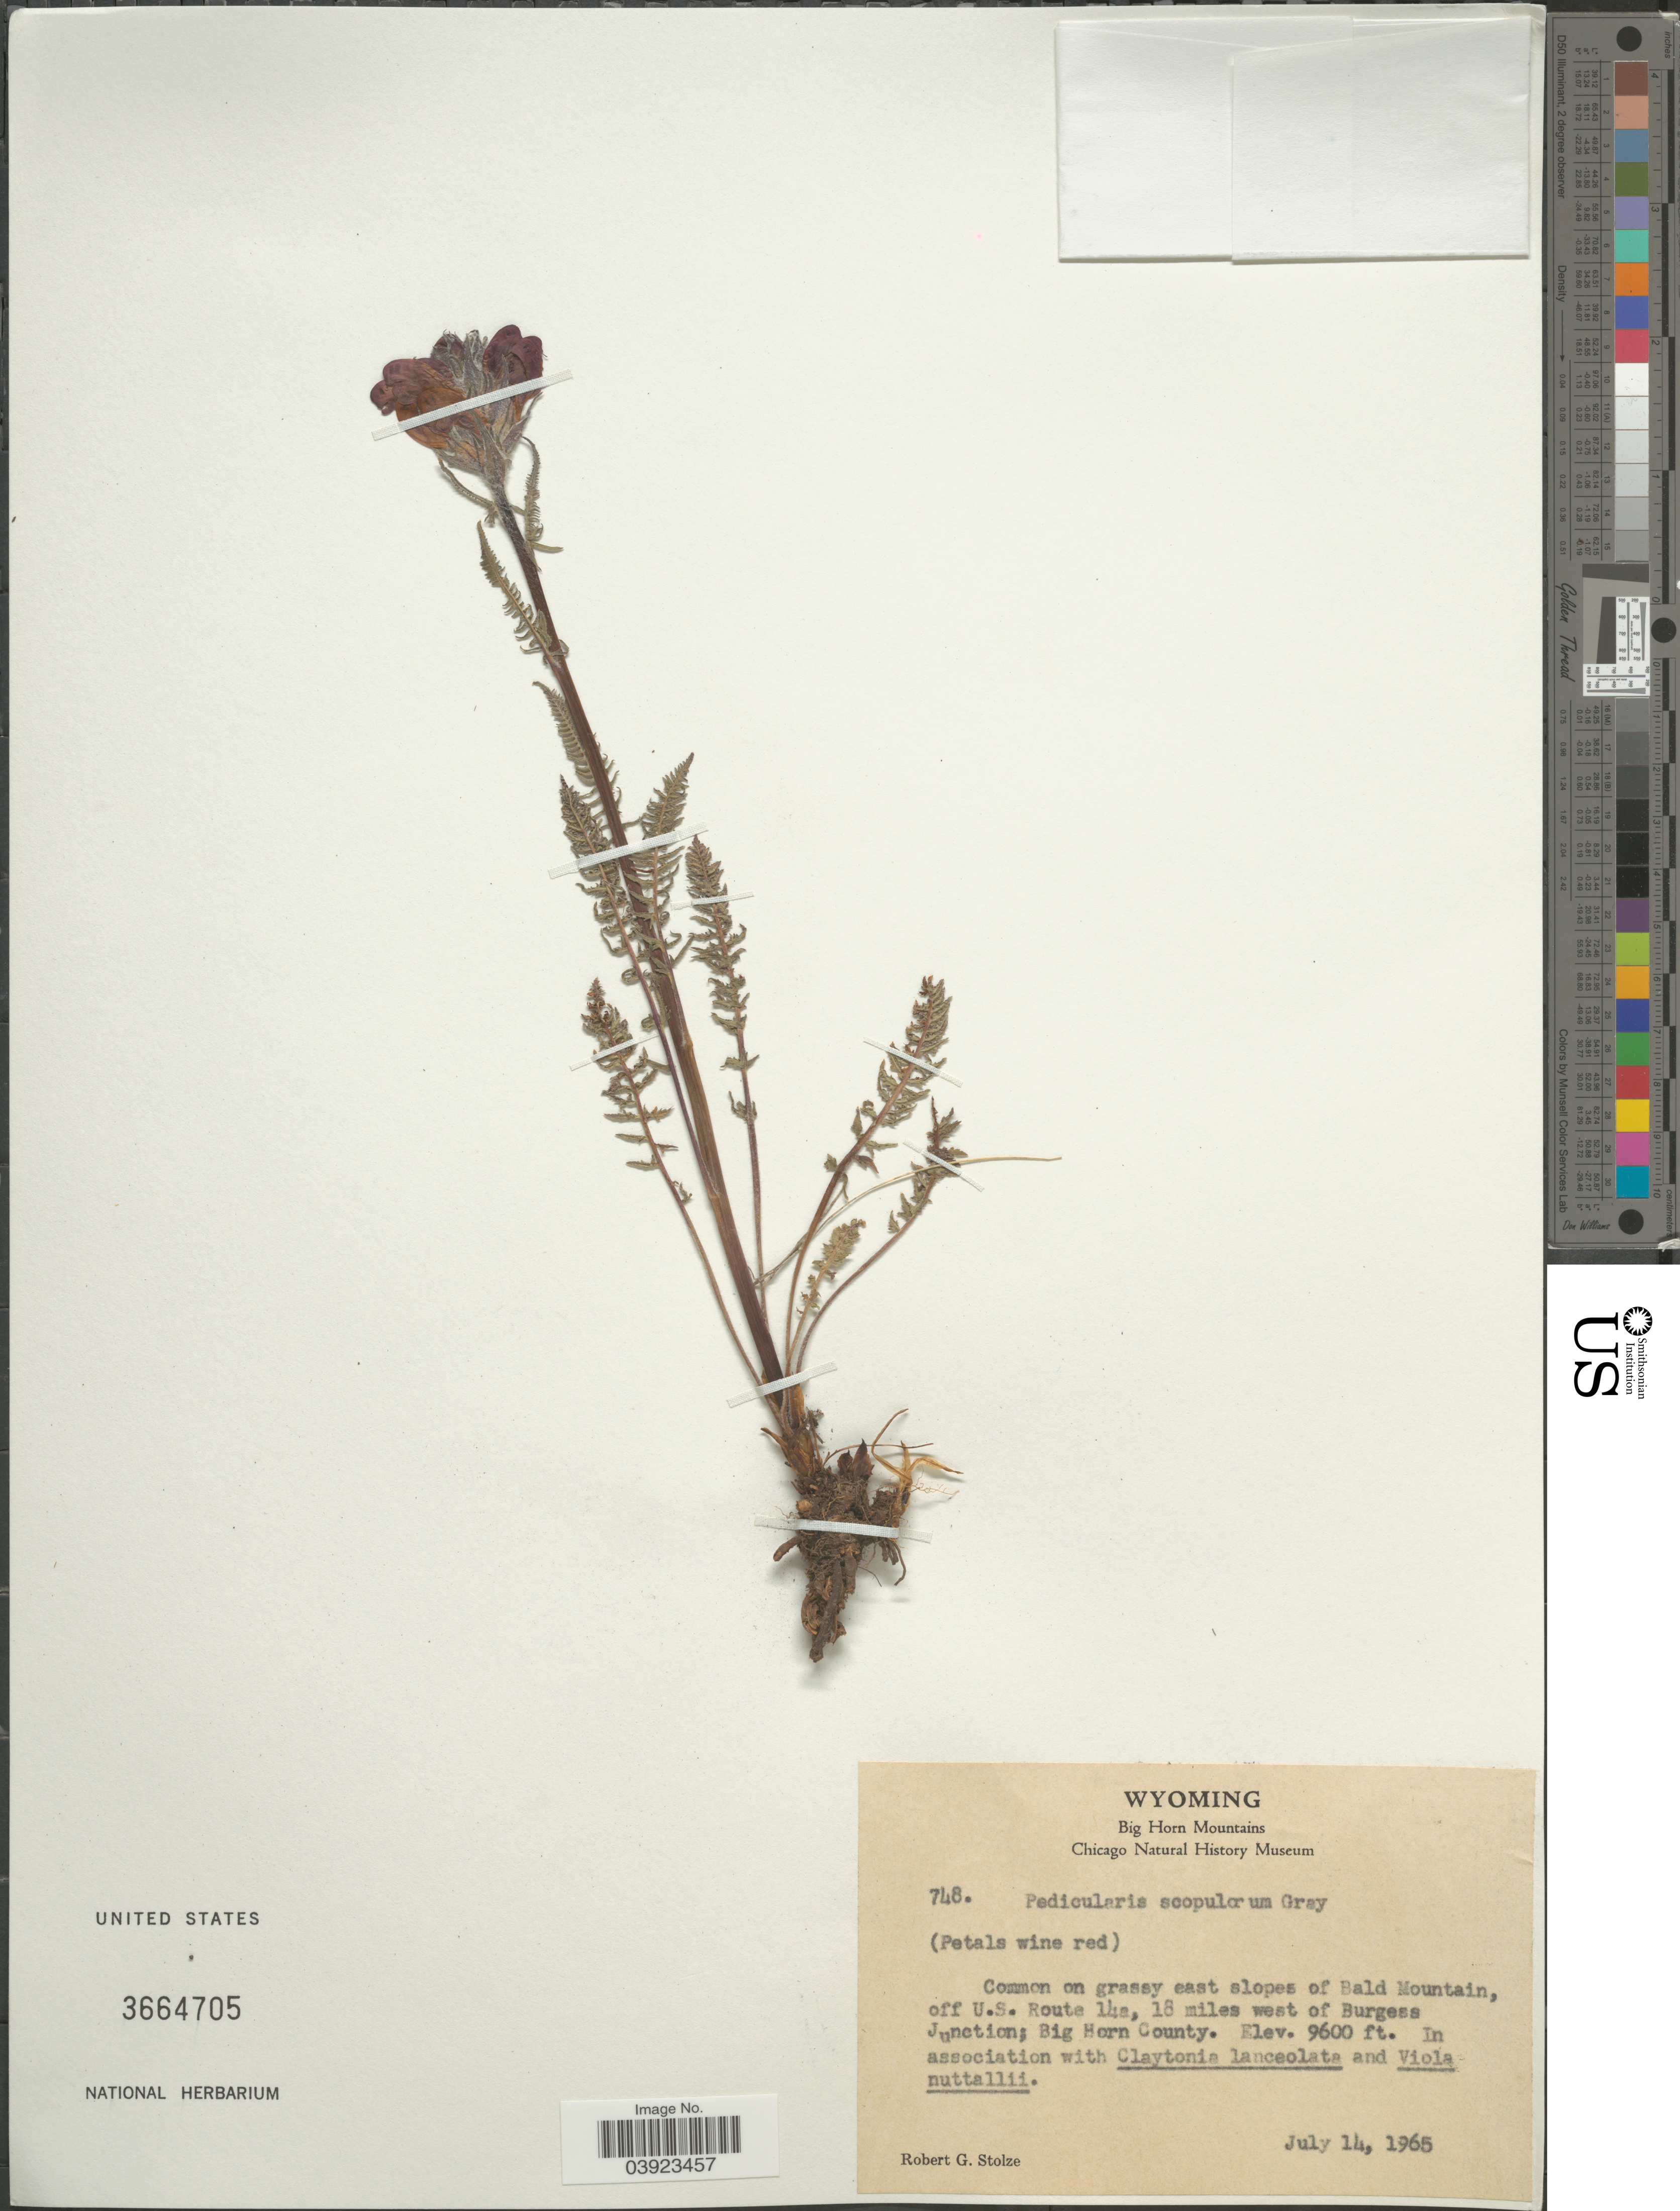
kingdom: Plantae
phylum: Tracheophyta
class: Magnoliopsida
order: Lamiales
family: Orobanchaceae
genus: Pedicularis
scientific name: Pedicularis scopulorum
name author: A. Gray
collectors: R. G. Stolze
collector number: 748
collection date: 1965-07-14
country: United States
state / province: Wyoming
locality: Big Horn Mountains. On grassy east slopes of Bald Mountain, off U.S. Route 14a, 18 miles west of Burgess Junction; Big Horn County.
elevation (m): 2926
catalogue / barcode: US 3664705